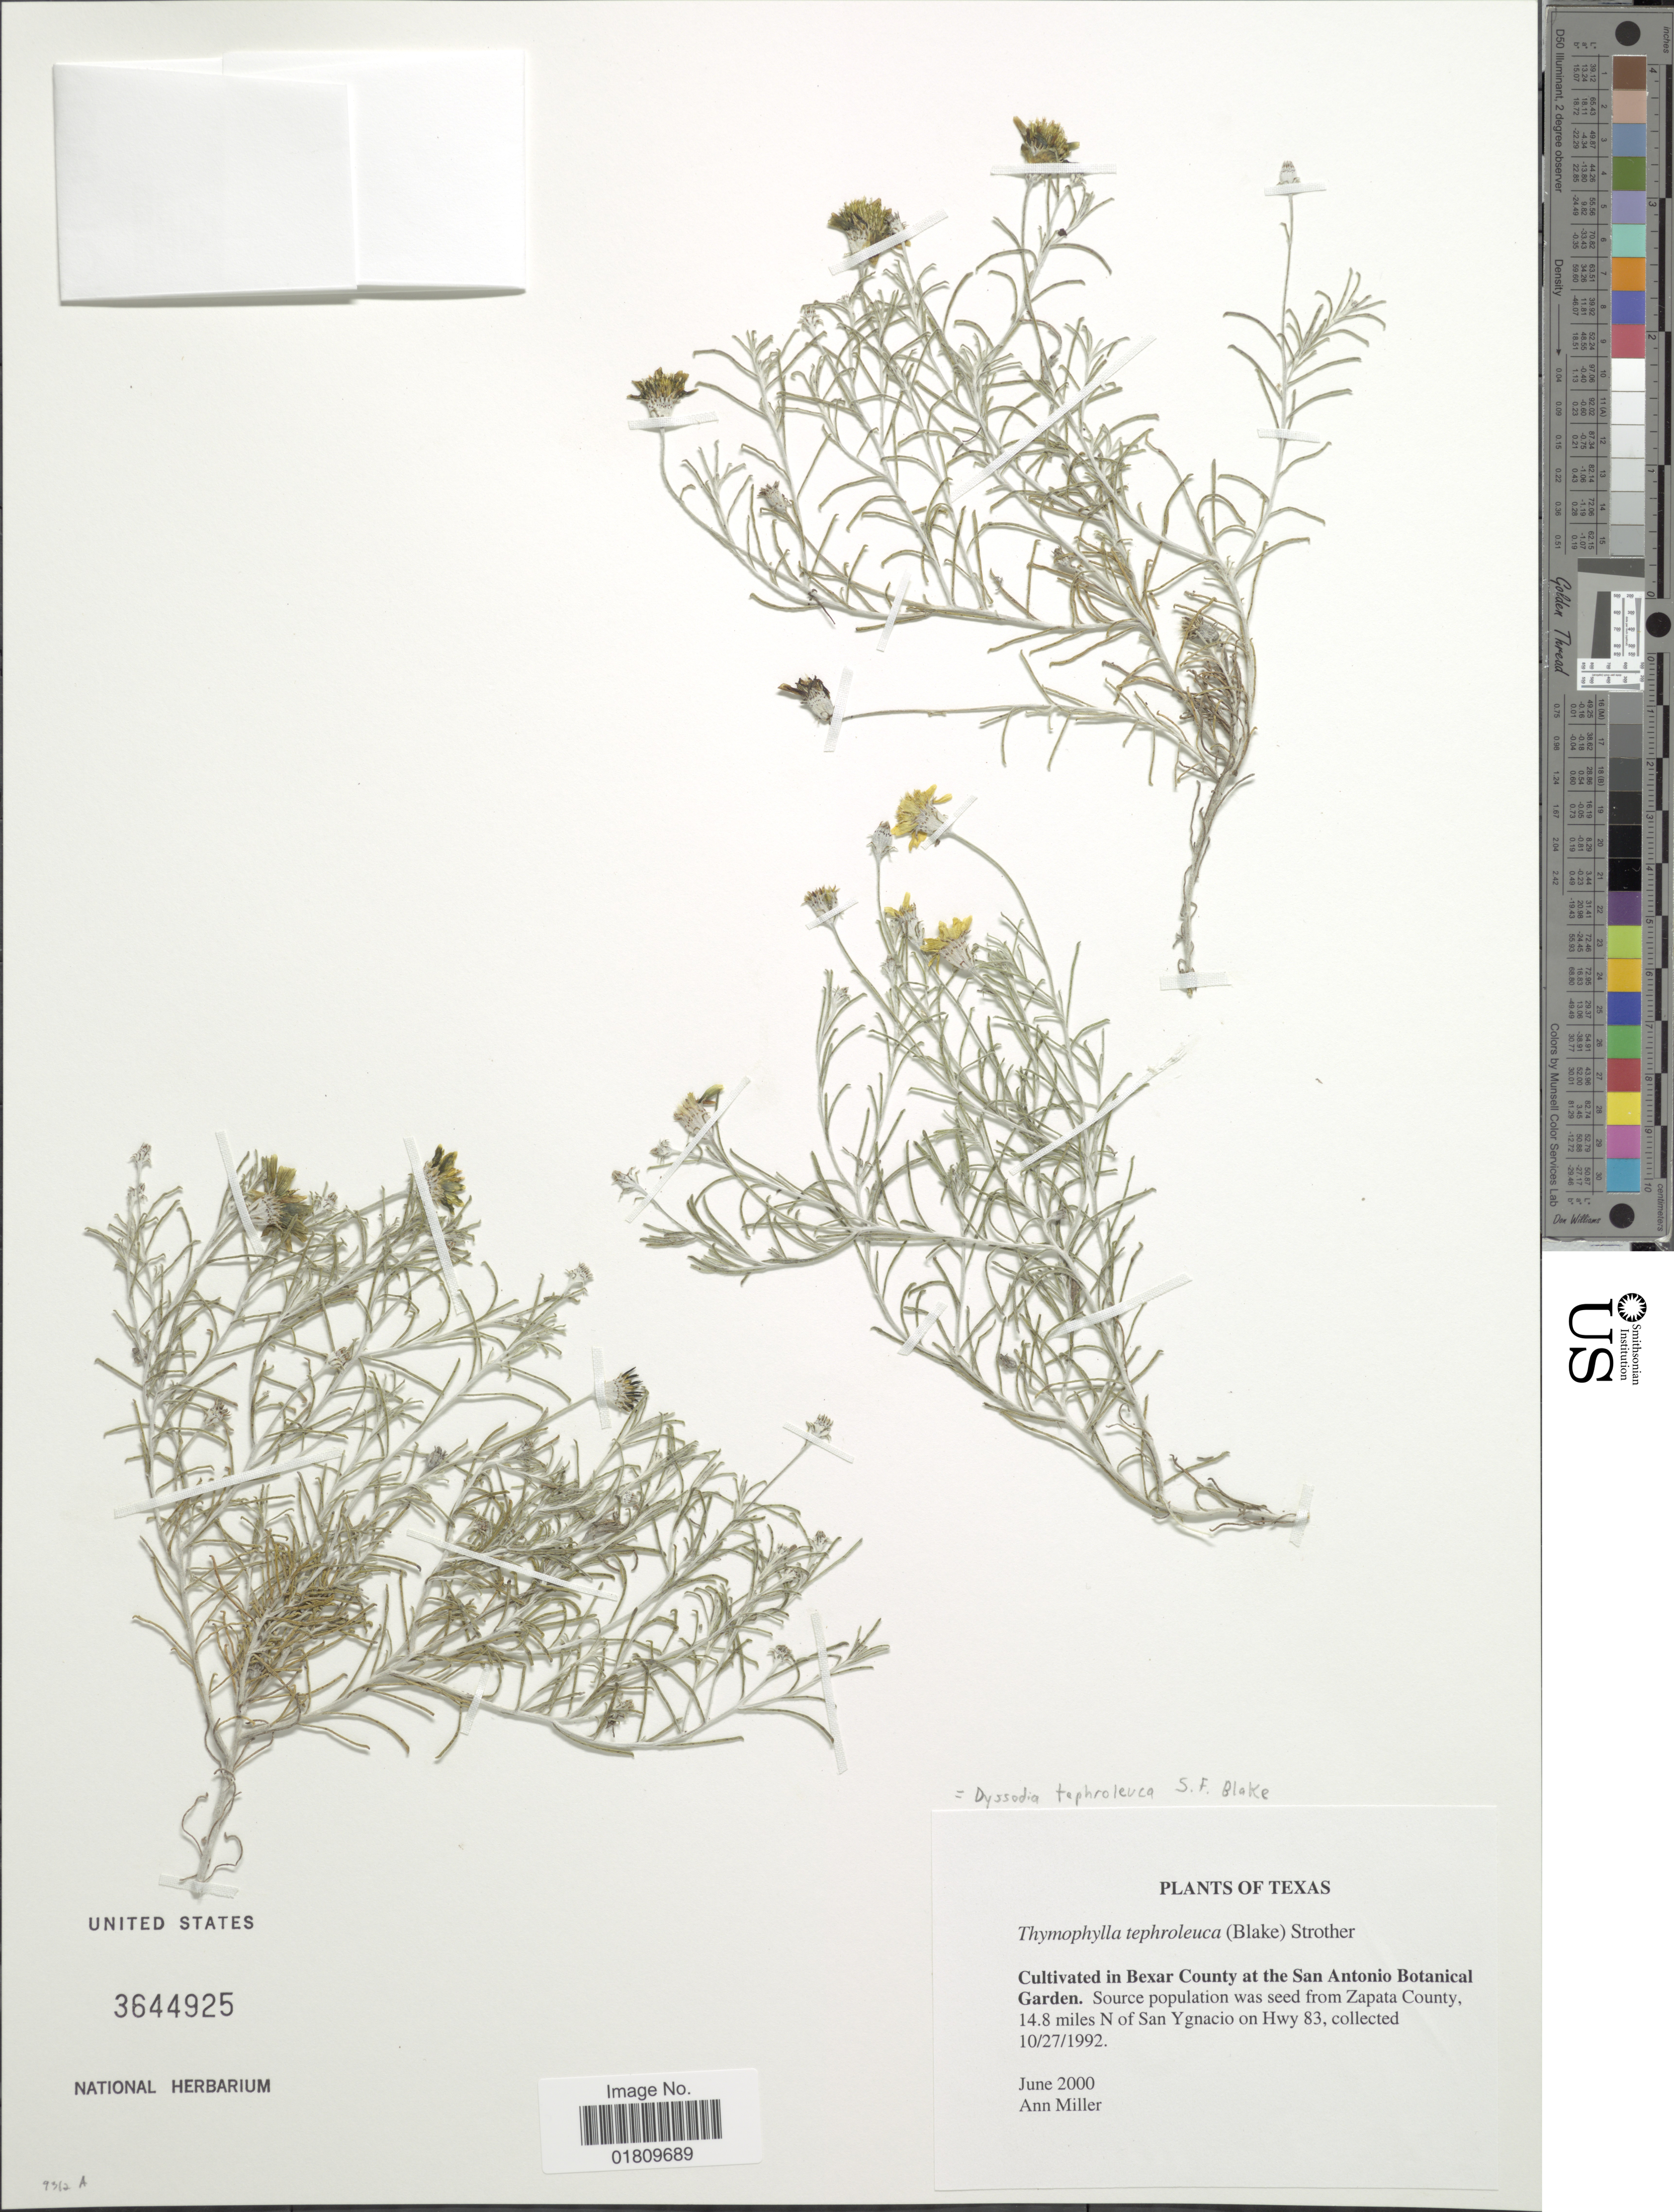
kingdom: Plantae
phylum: Tracheophyta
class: Magnoliopsida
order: Asterales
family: Asteraceae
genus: Dyssodia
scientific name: Dyssodia tephroleuca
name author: S.F. Blake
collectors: A. Miller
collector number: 2000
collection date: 1992-10-27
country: United States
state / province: Texas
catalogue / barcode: US 3644925